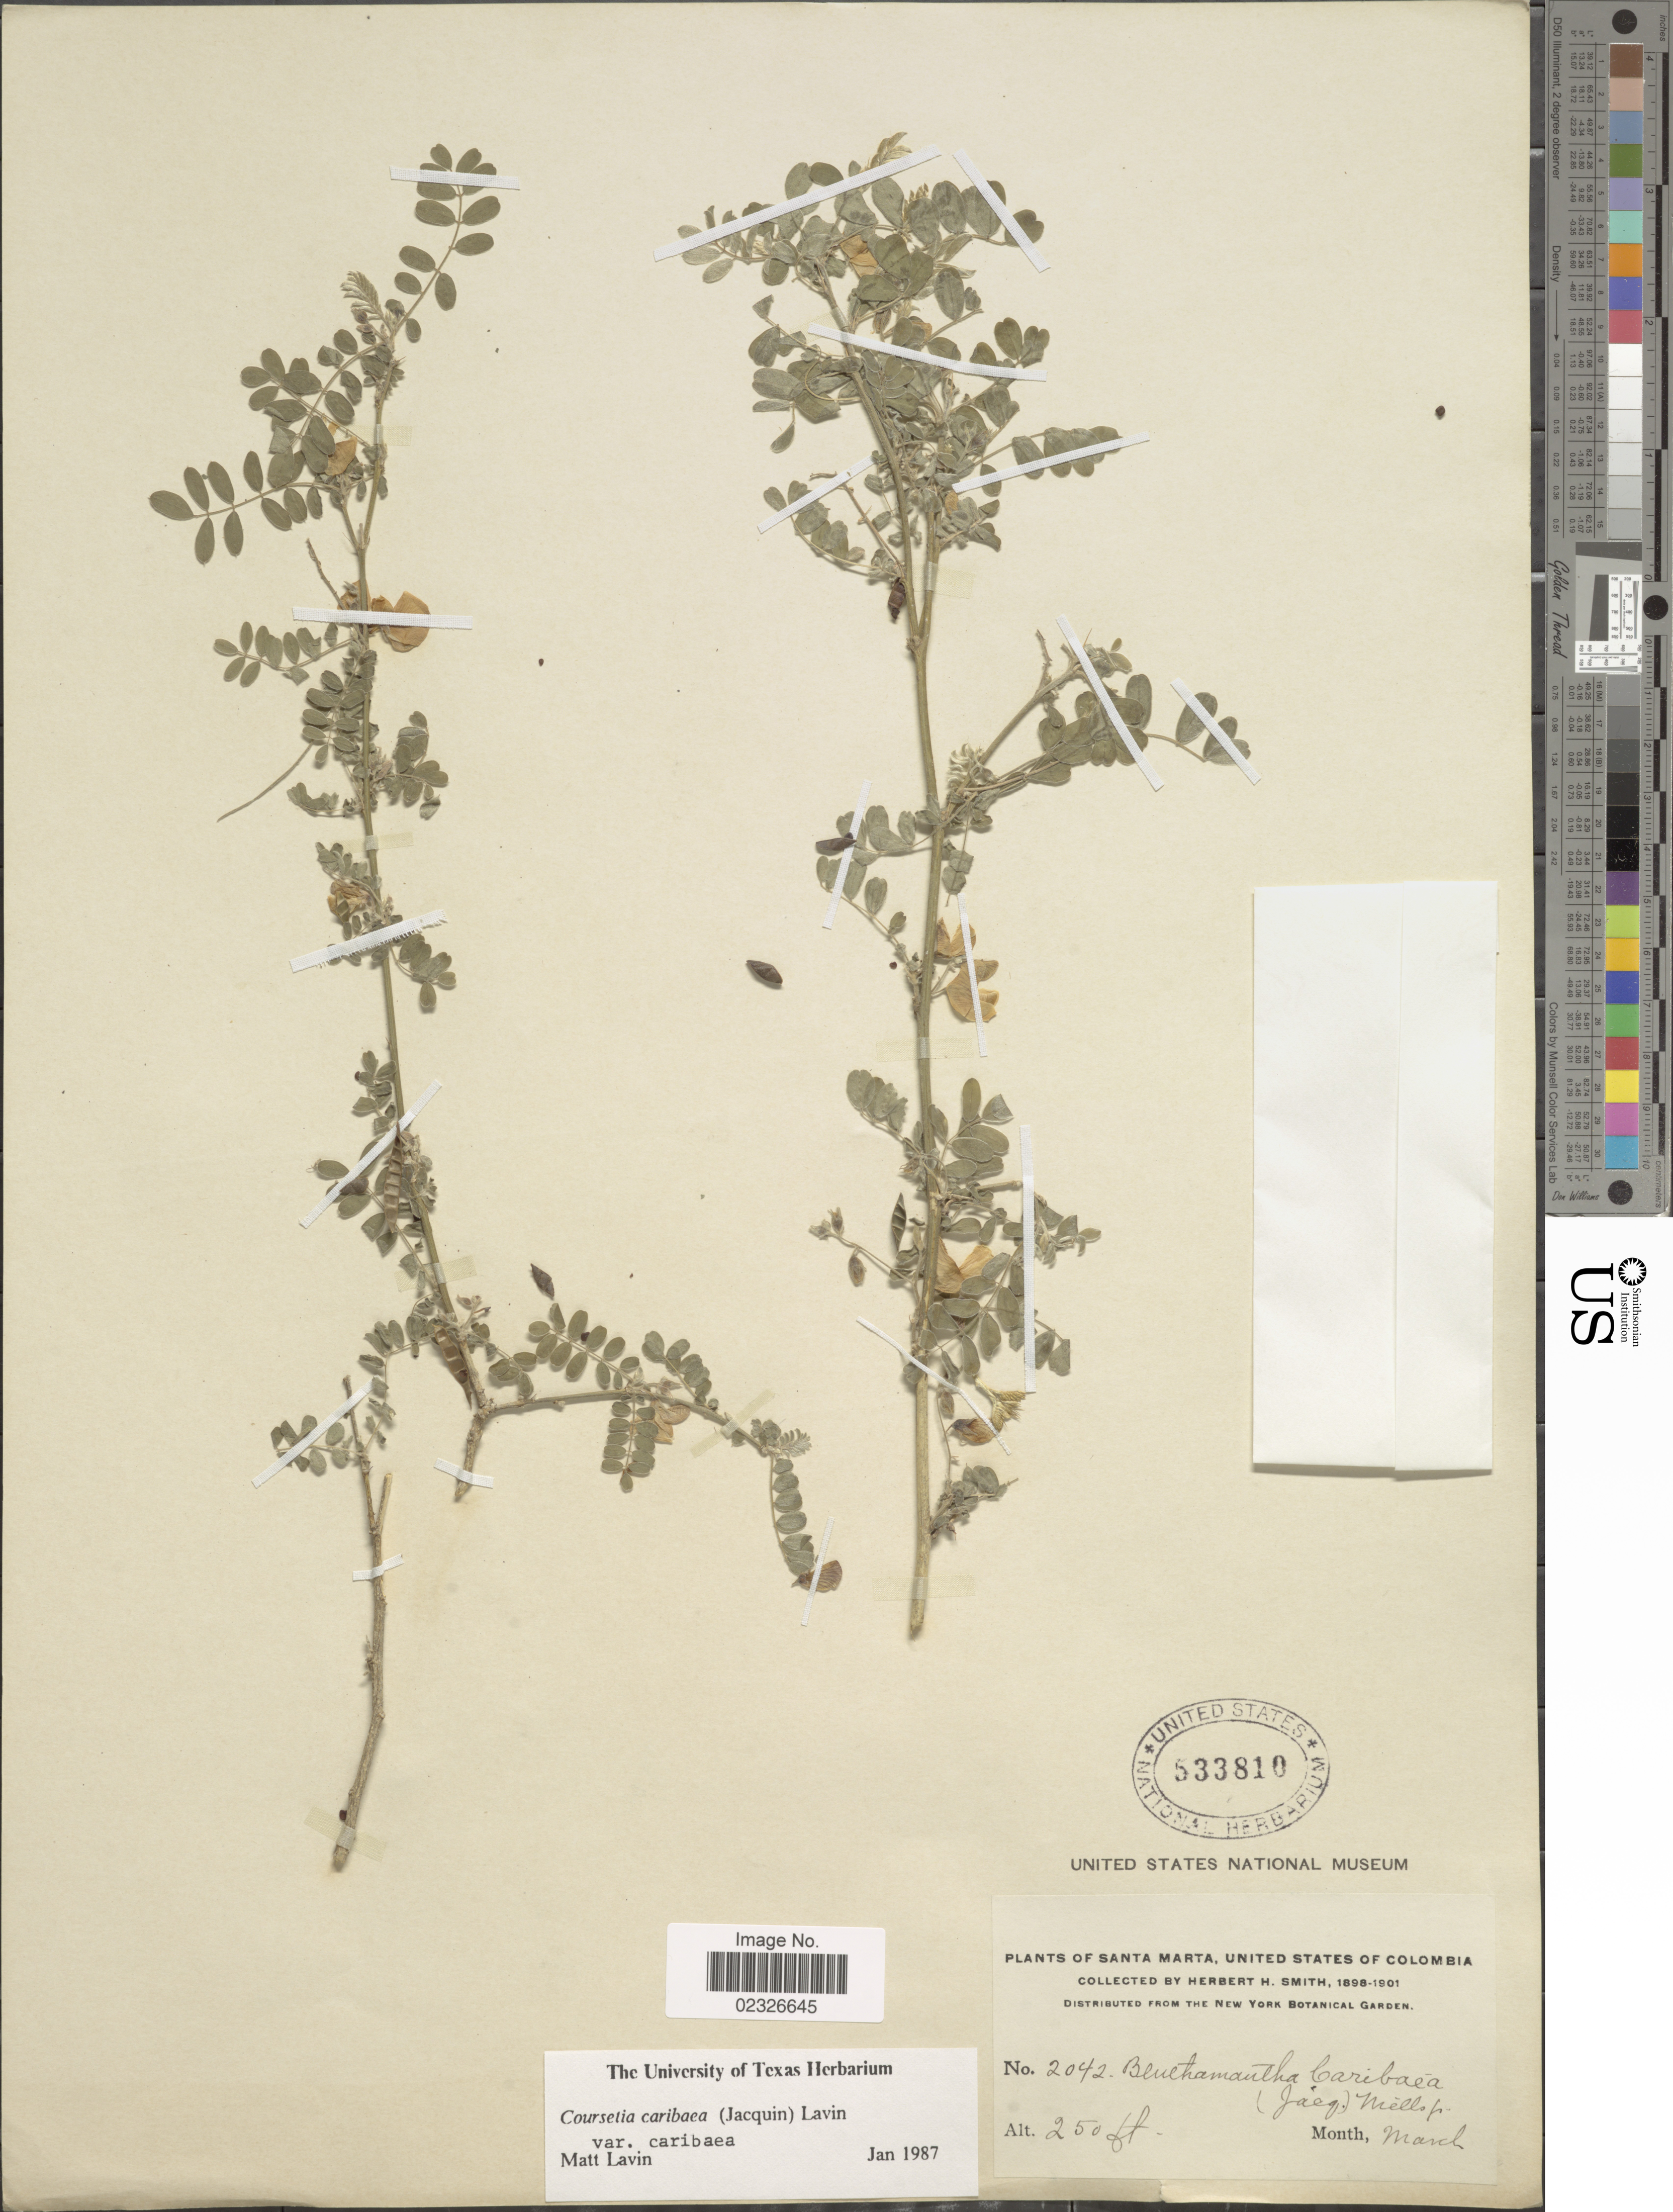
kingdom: Plantae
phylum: Tracheophyta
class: Magnoliopsida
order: Fabales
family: Fabaceae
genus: Coursetia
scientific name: Coursetia caribaea var. caribaea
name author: (Jacq.) Lavin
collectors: Herbert H. Smith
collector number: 2042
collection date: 1898-03/1901-03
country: Colombia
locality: Santa Marta.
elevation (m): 76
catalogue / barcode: US 533810